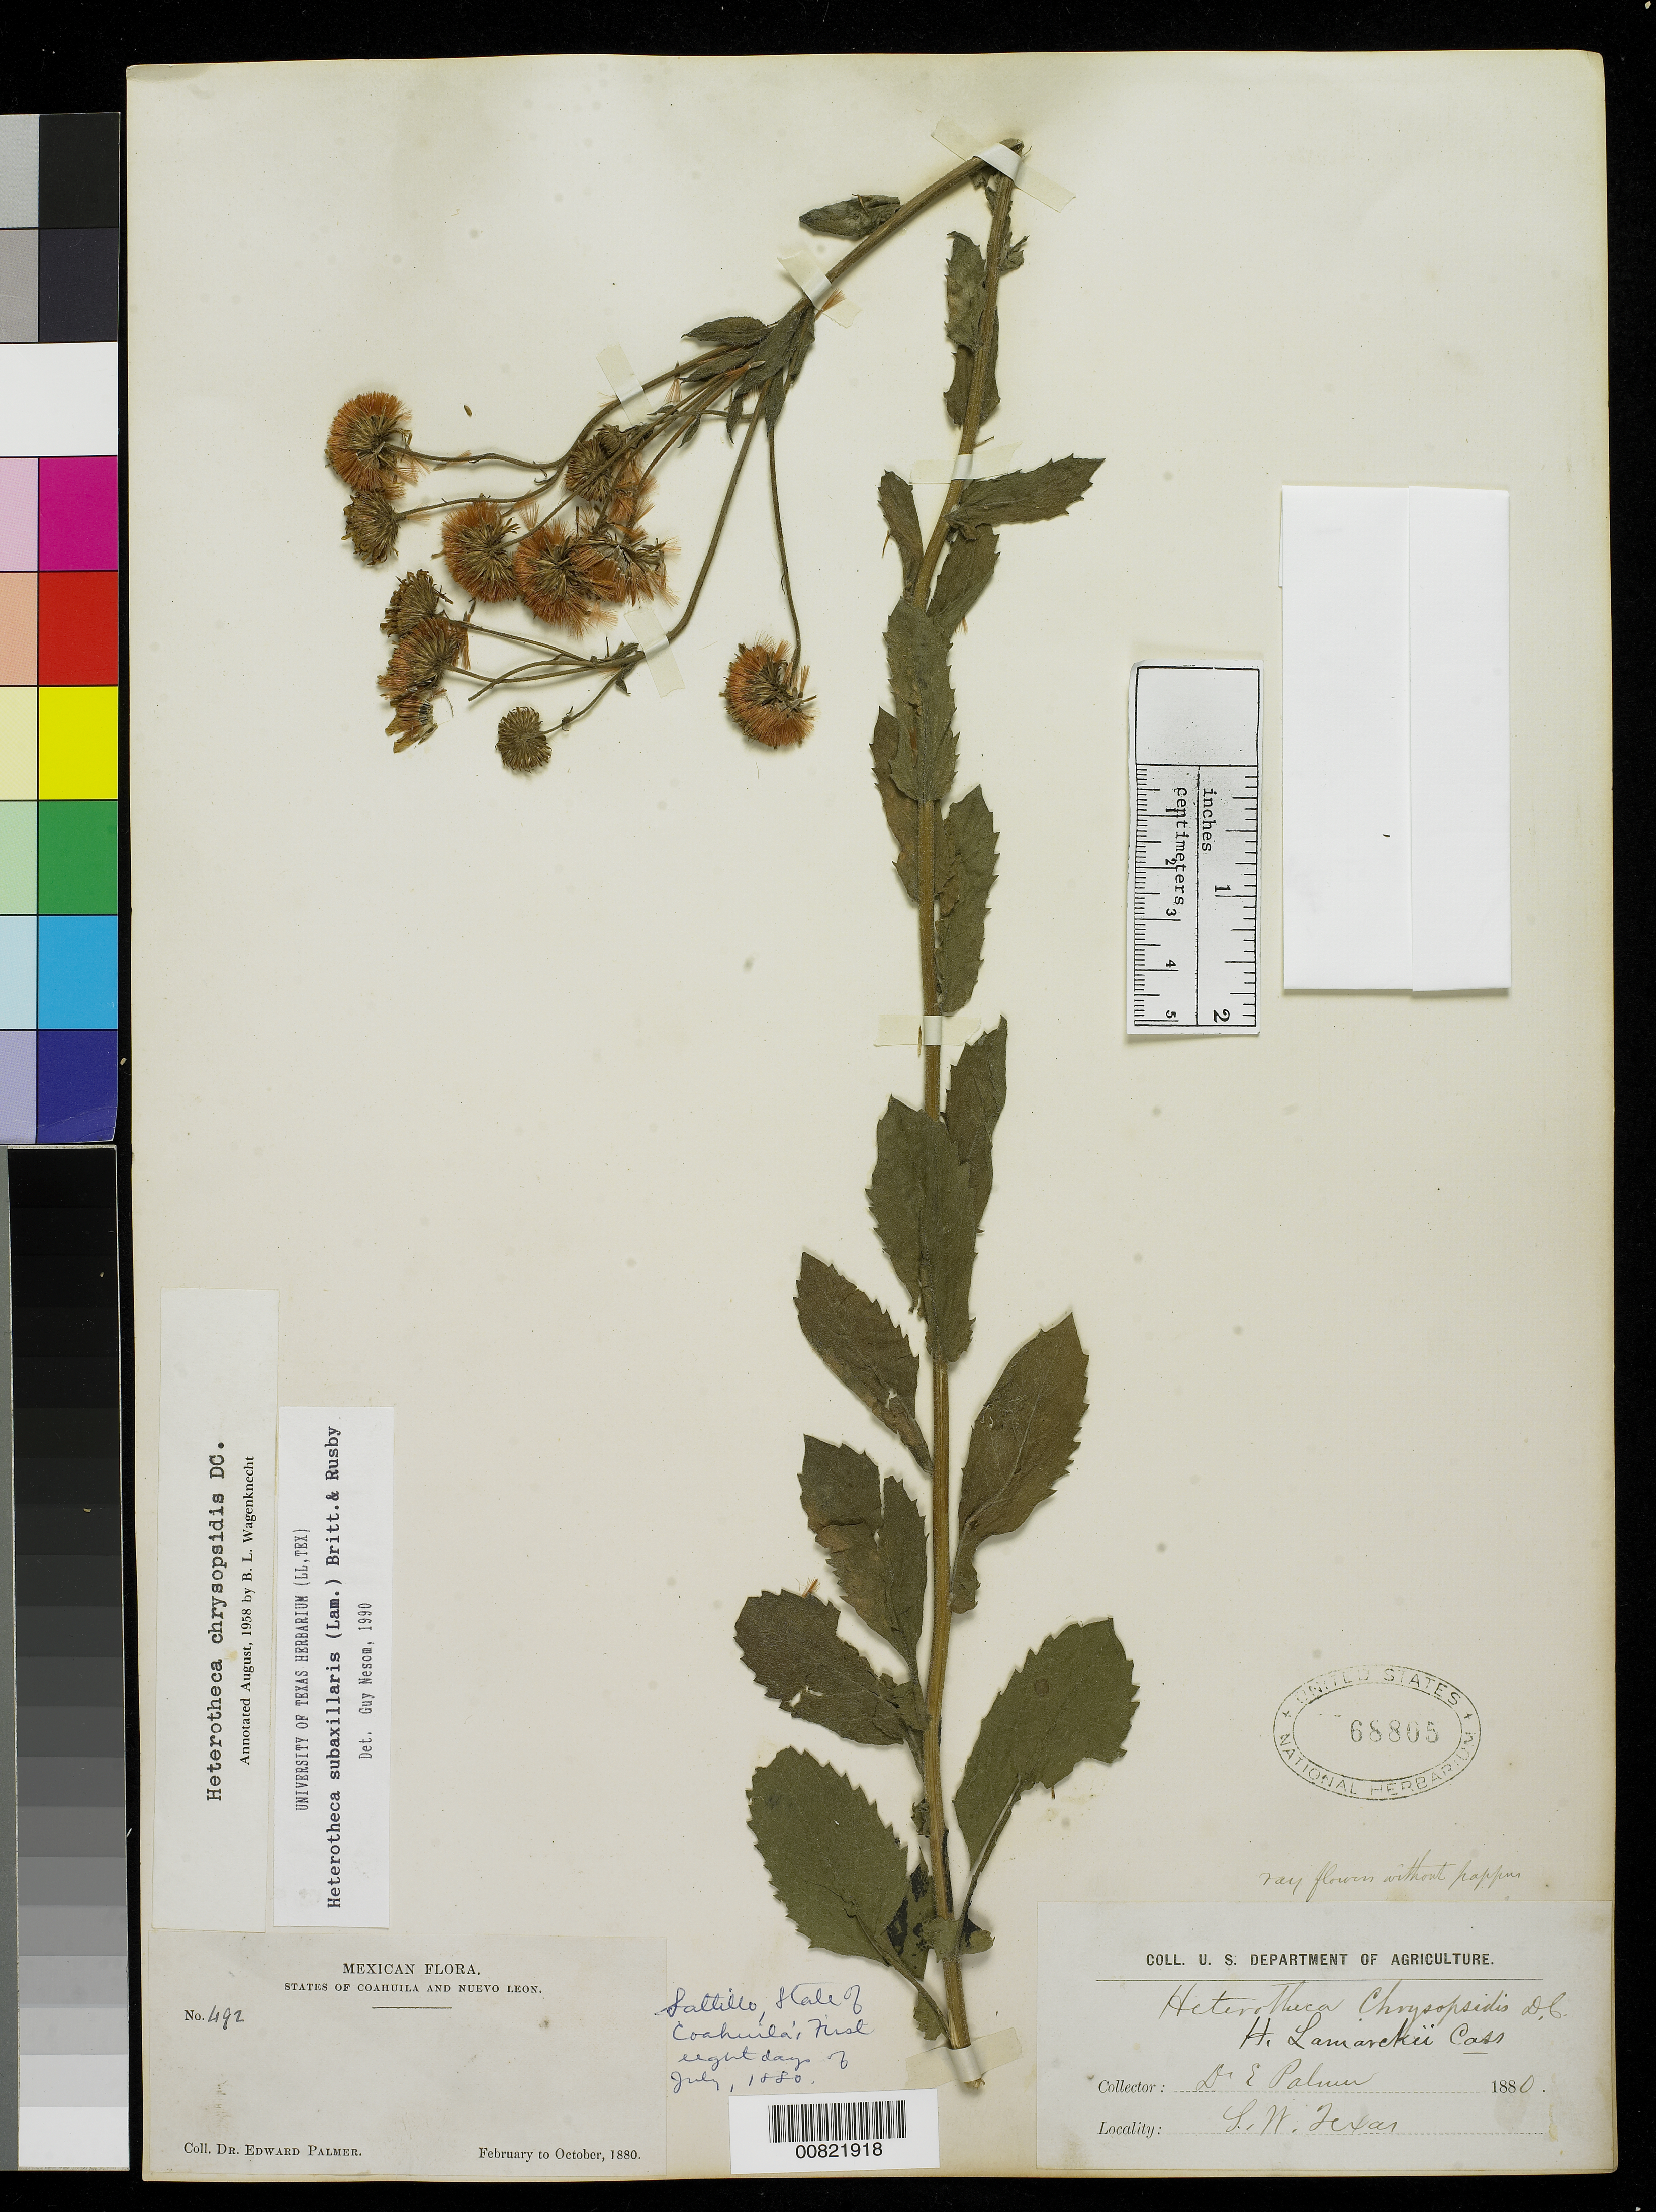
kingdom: Plantae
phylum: Tracheophyta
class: Magnoliopsida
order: Asterales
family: Asteraceae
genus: Heterotheca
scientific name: Heterotheca subaxillaris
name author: (Lam.) Britton & Rusby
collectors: E. Palmer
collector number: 492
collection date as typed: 01 Jul 1880 to 08 Jul 1880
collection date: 1880-07-01/1880-07-08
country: Mexico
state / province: Coahuila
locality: Saltillo, Coahuila.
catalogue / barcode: US 68805